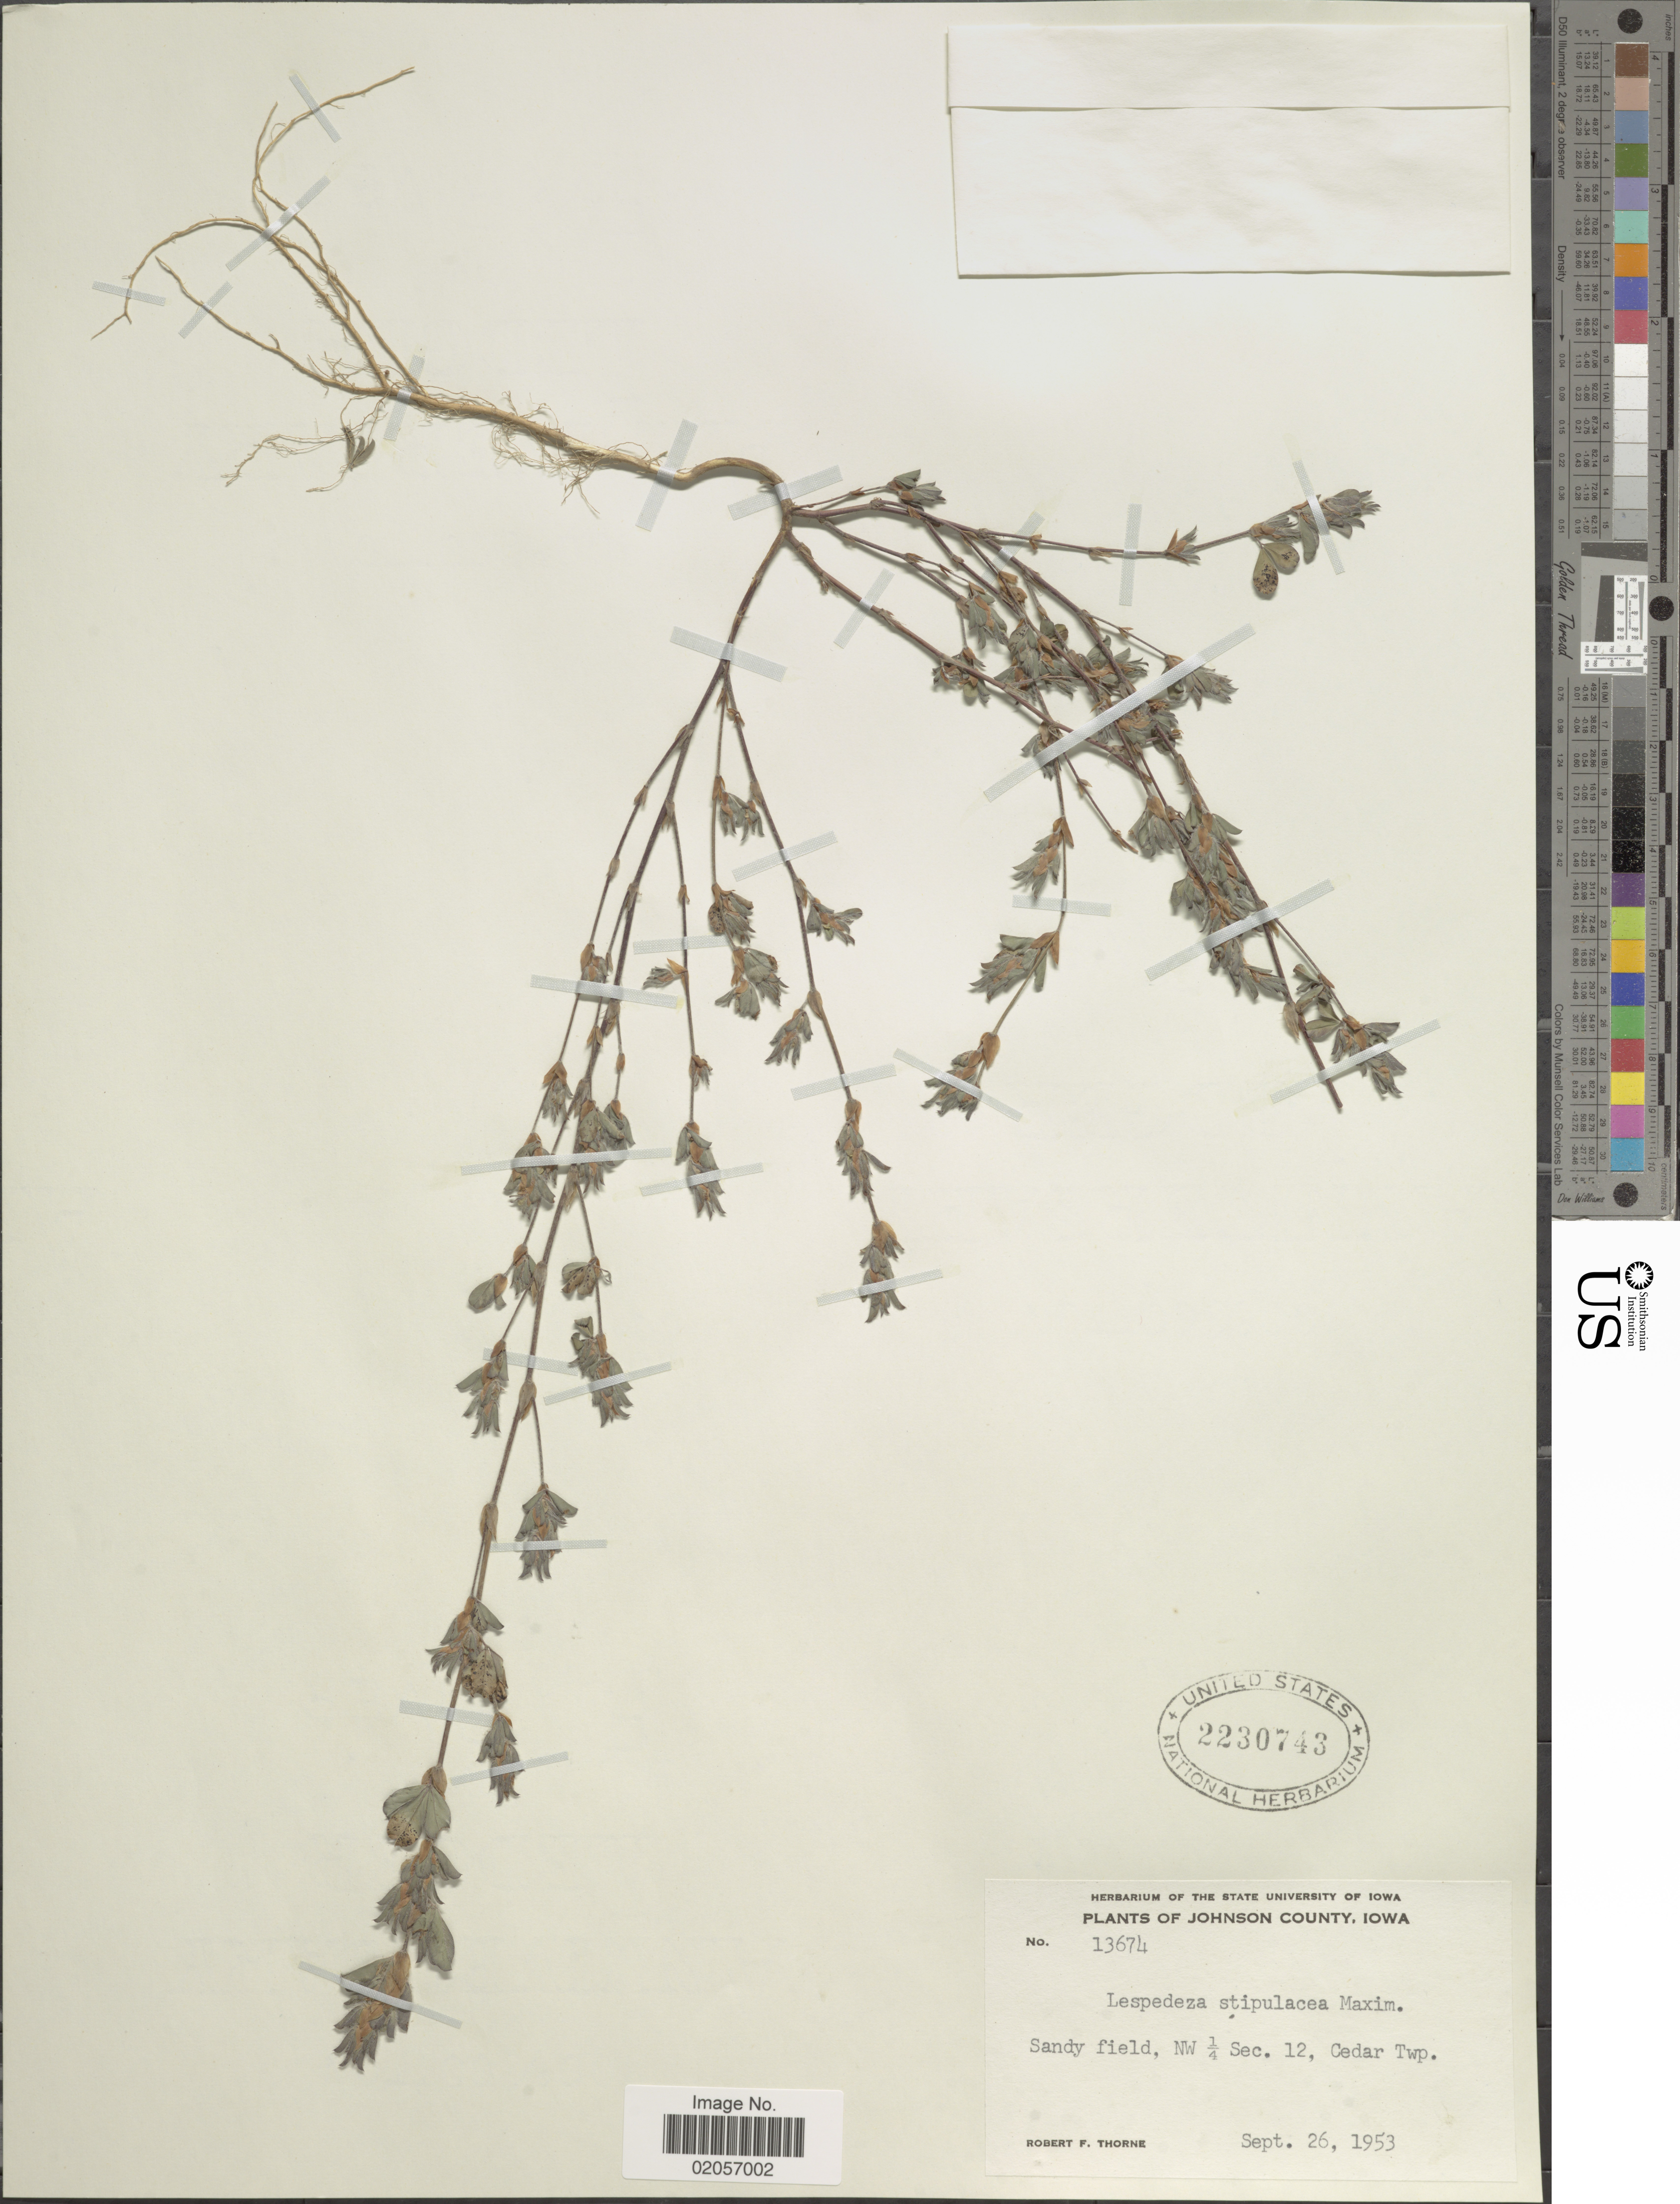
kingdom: Plantae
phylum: Tracheophyta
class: Magnoliopsida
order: Fabales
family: Fabaceae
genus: Kummerowia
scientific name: Kummerowia stipulacea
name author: (Maxim.) Makino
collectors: R. F. Thorne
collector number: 13674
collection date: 1953-09-26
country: United States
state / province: Iowa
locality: Johnson County. Sandy field, NW ¼ Sec. 12, Cedar Twp.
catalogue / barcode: US 2230743